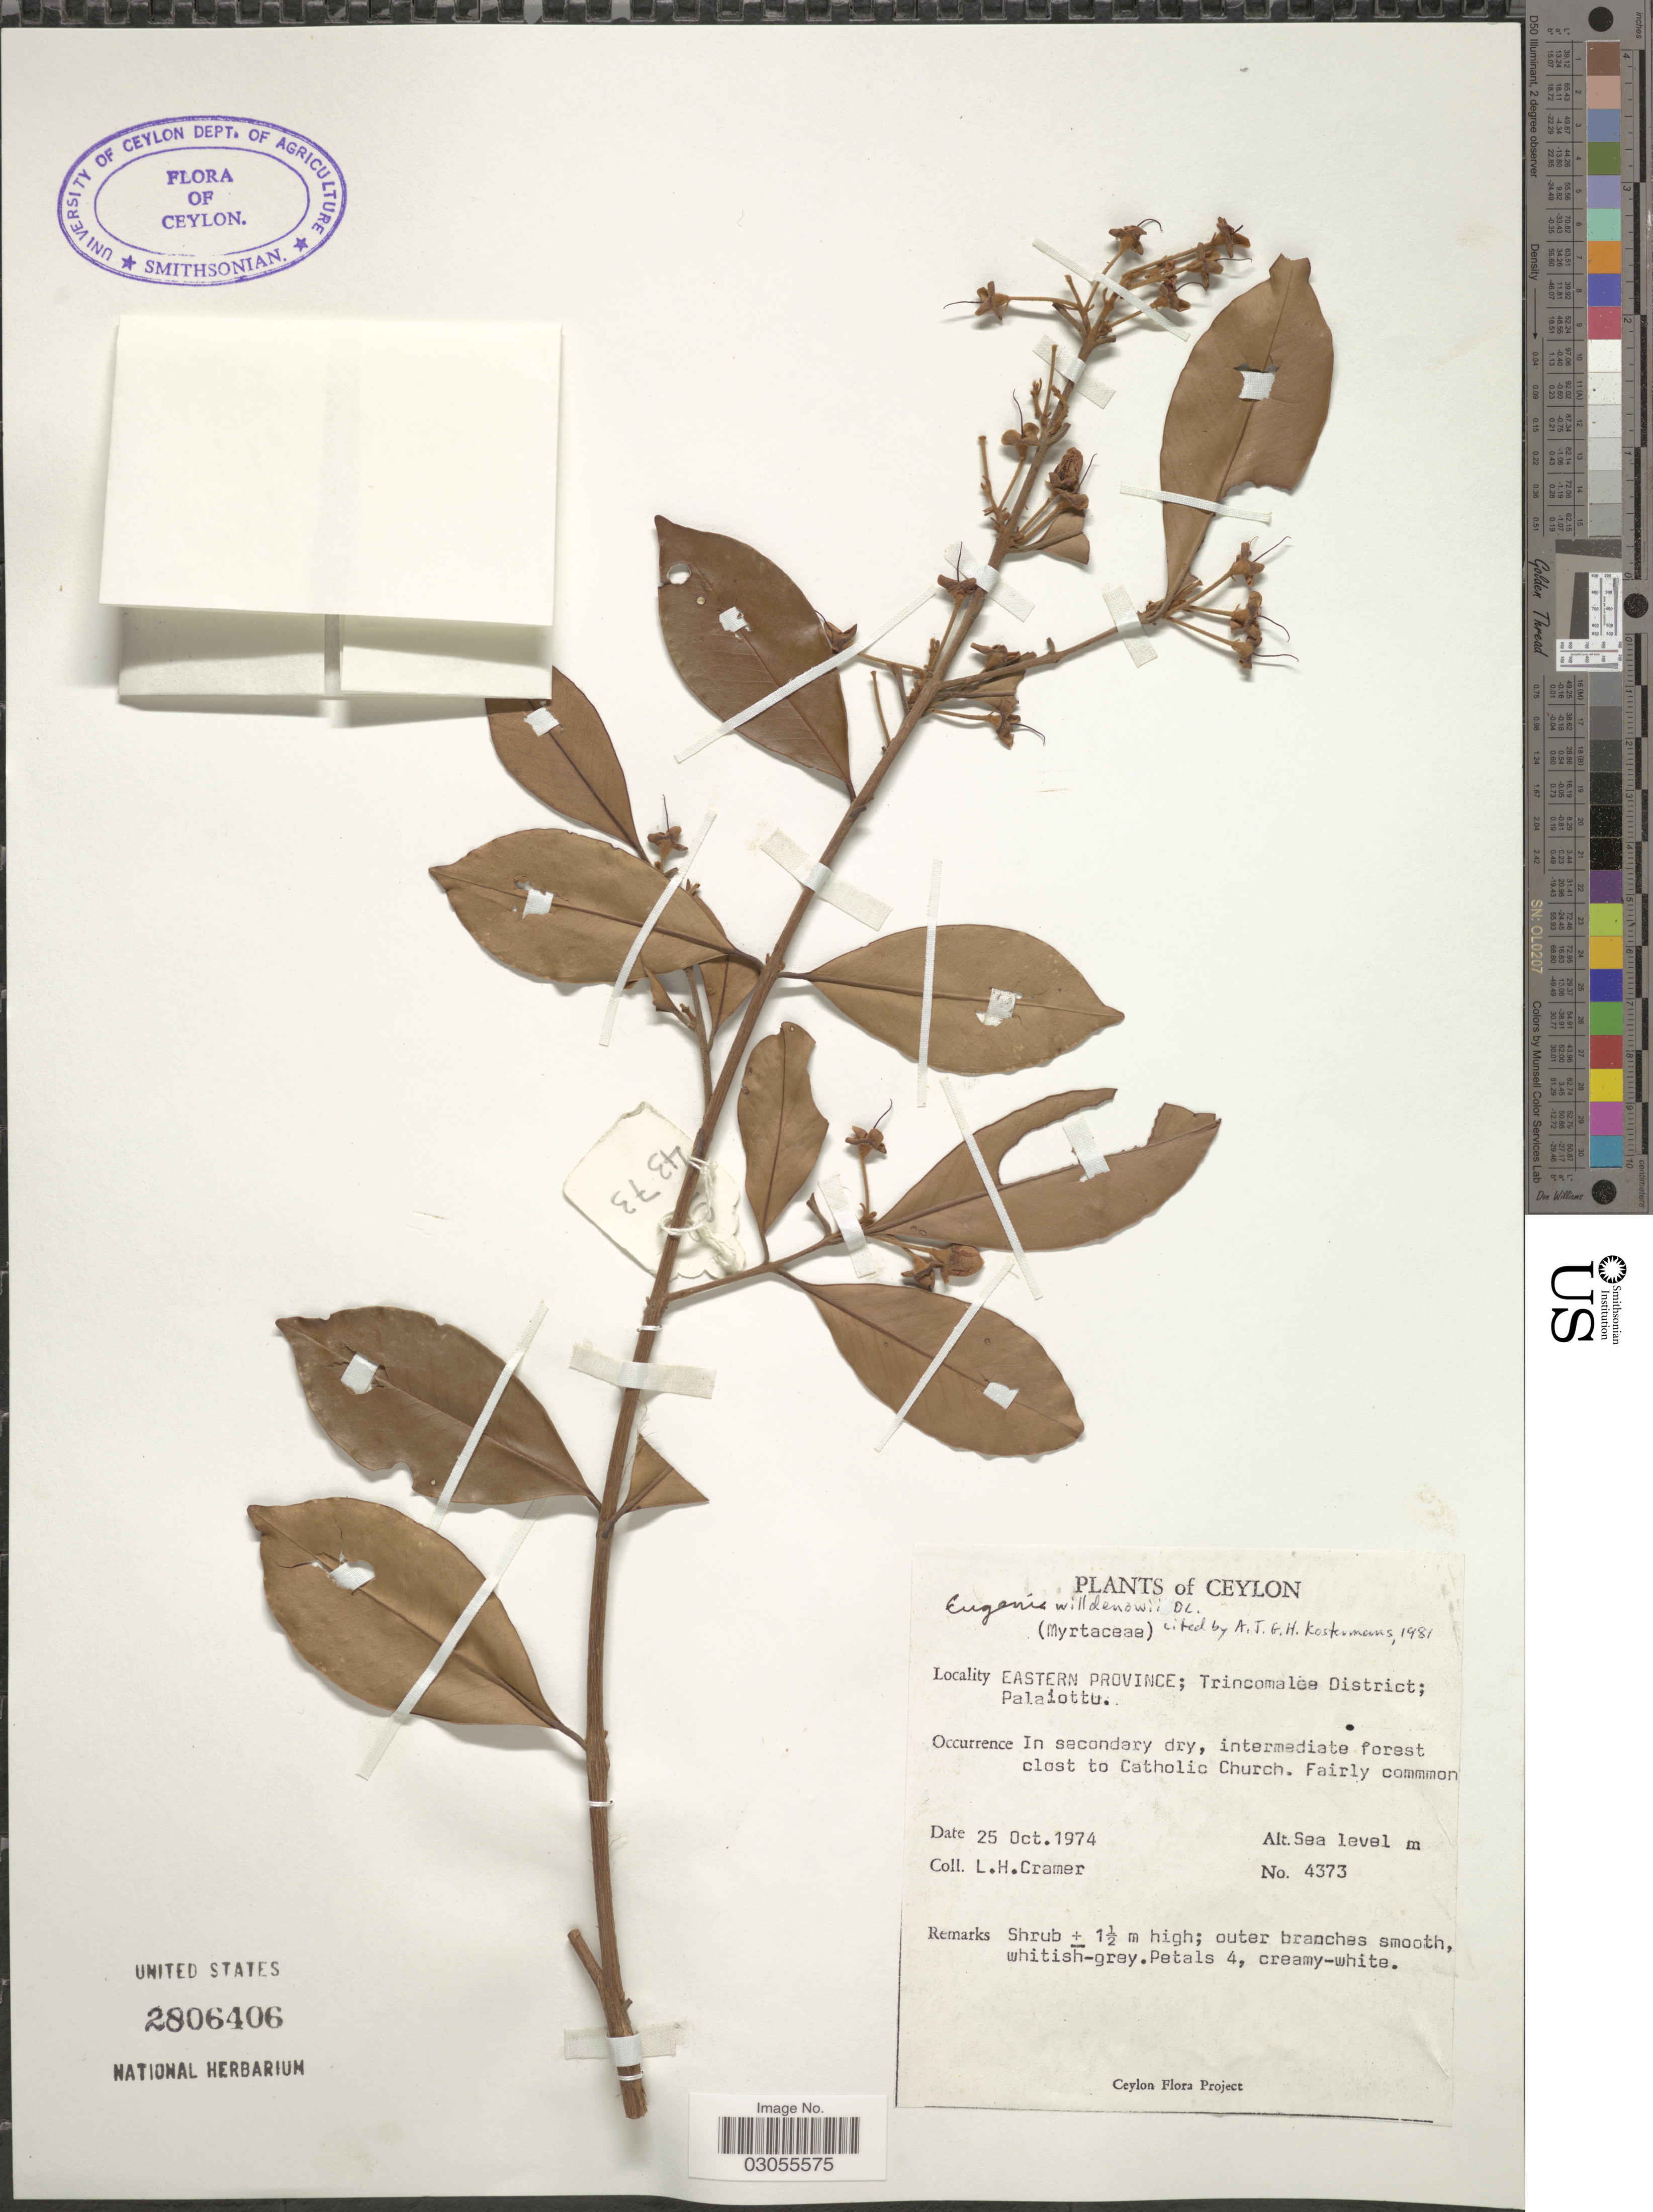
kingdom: Plantae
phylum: Tracheophyta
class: Magnoliopsida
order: Myrtales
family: Myrtaceae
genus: Eugenia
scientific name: Eugenia willdenowii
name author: Nied.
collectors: L. H. Cramer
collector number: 4373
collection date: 1974-10-25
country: Sri Lanka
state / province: Eastern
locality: Ceylon. Trincomalee District; Palalottu. intermediate forest clost to Catholic Church.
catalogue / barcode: US 2806406